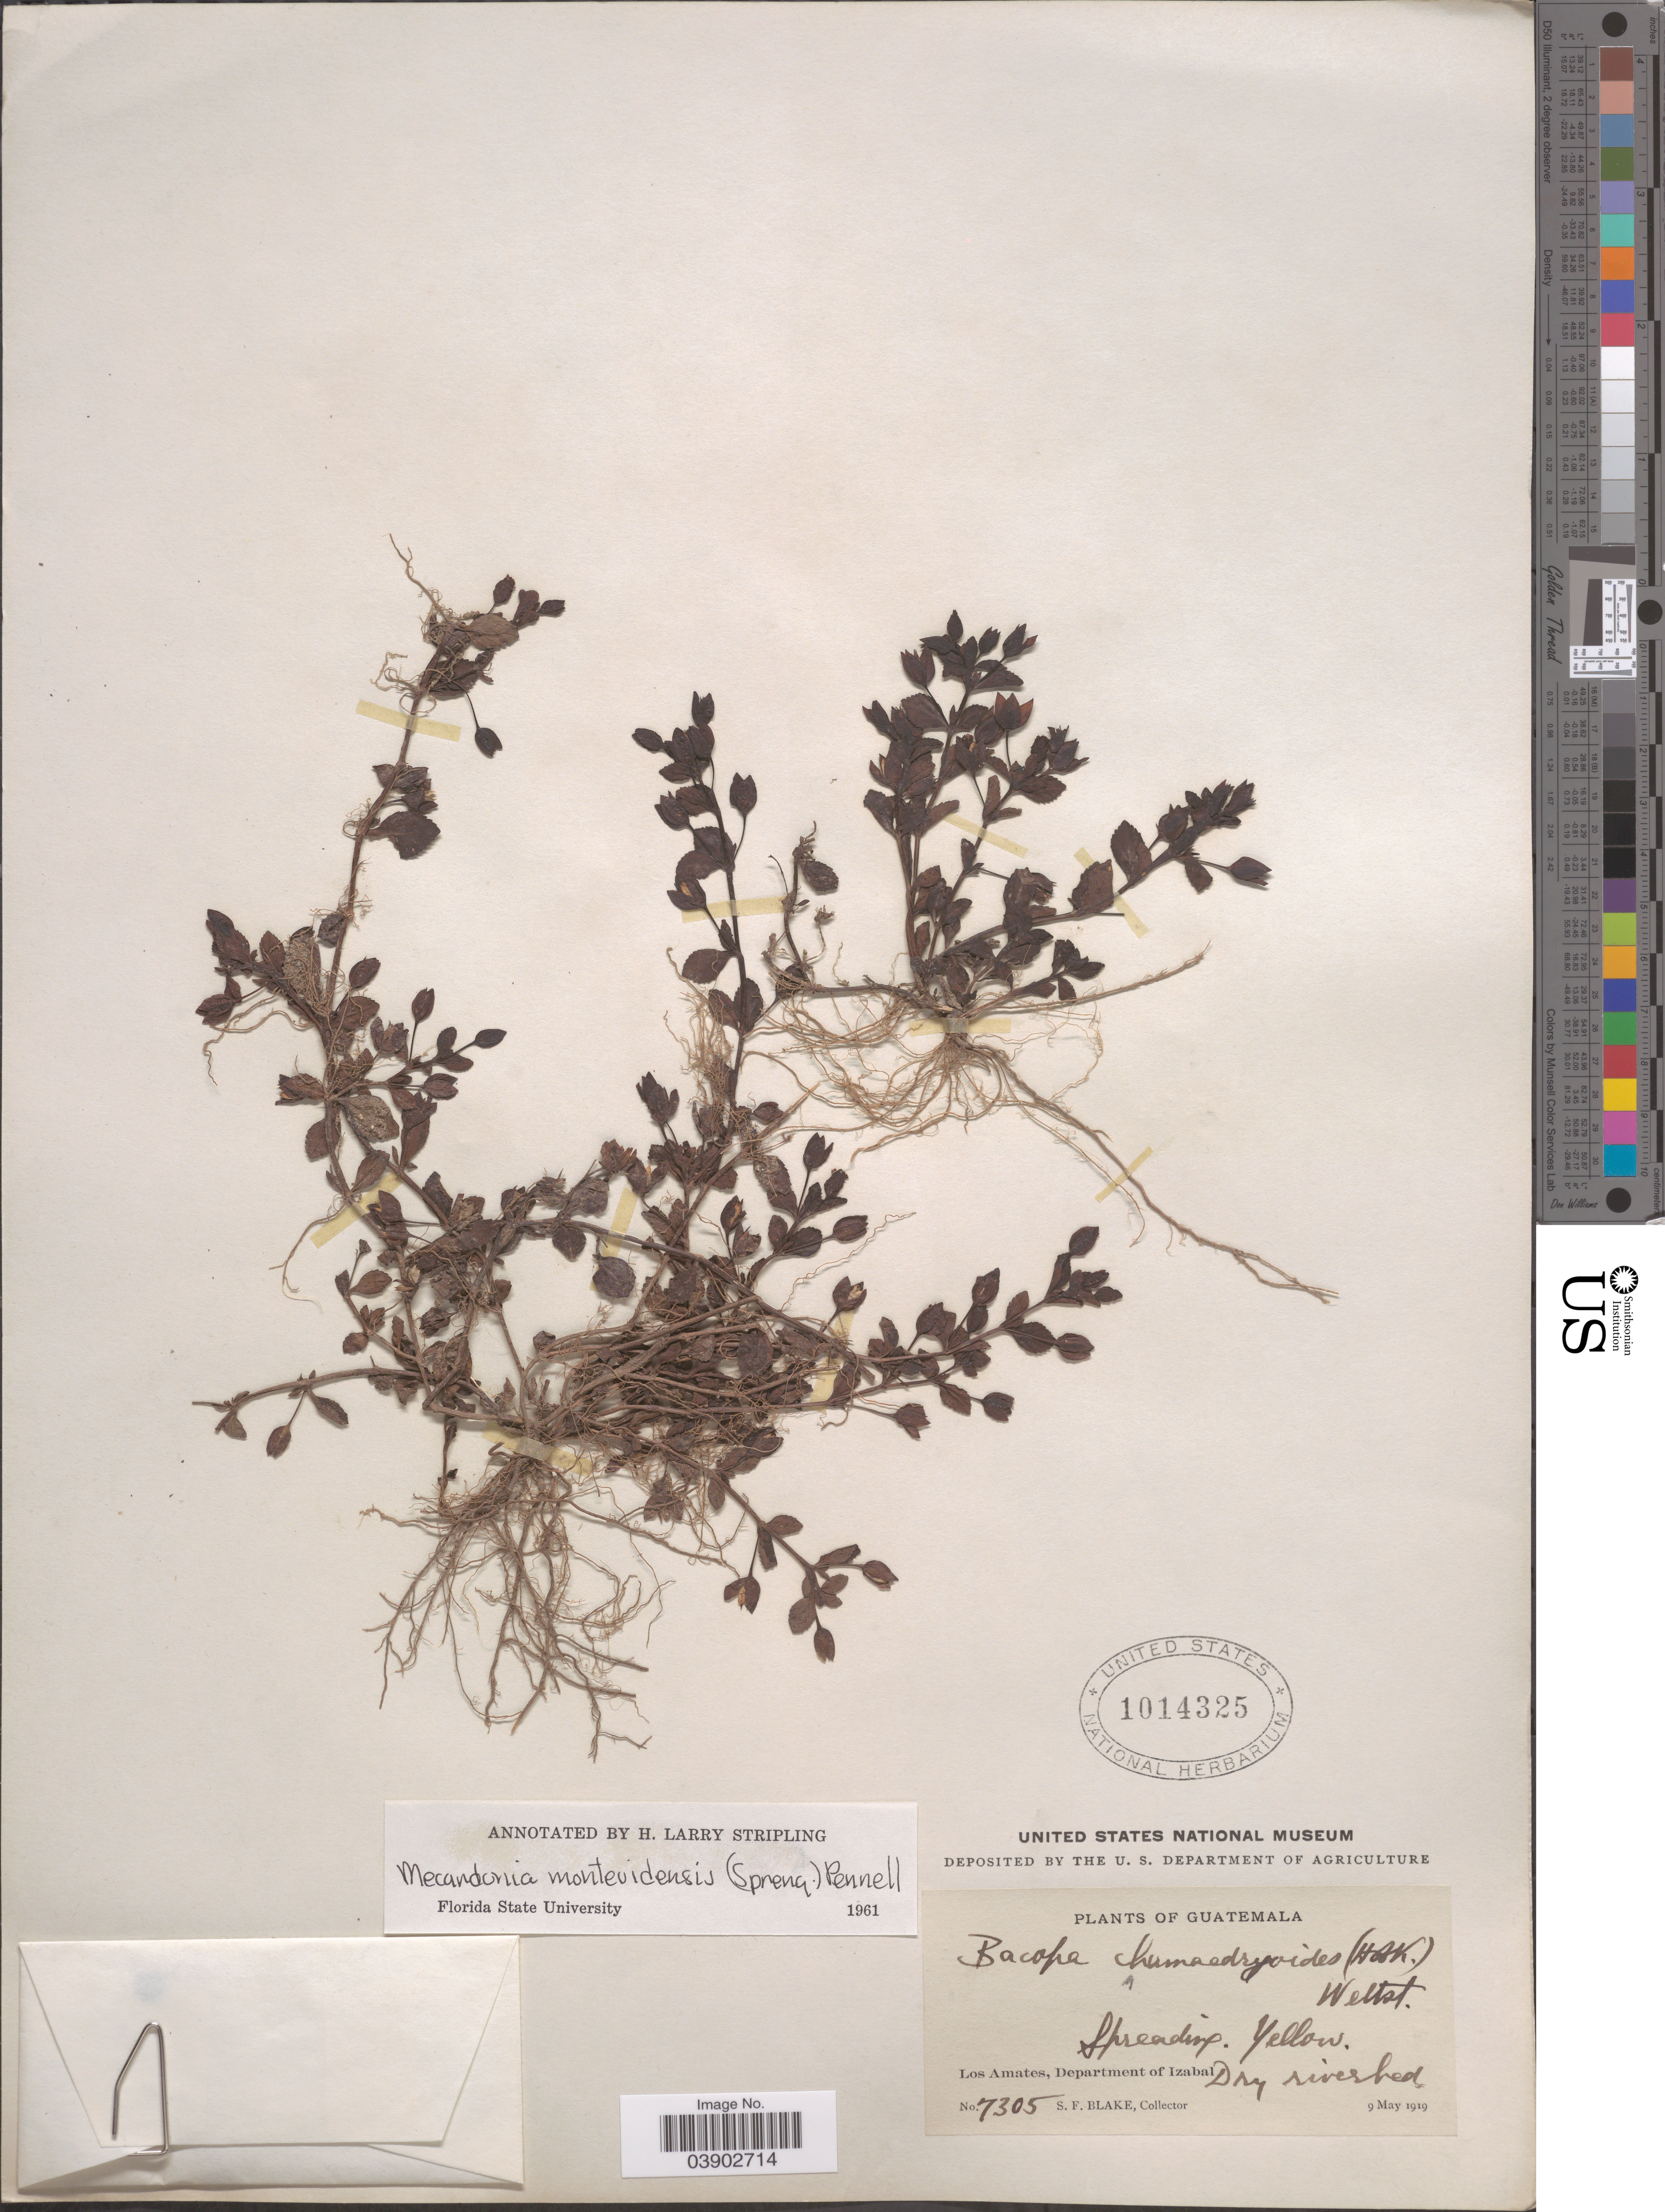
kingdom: Plantae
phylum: Tracheophyta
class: Magnoliopsida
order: Lamiales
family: Plantaginaceae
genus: Mecardonia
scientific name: Mecardonia procumbens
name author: (Mill.) Small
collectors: S. Blake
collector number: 7305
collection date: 1919-05-09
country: Guatemala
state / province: Izabal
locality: Los Amates, Department of Izabal.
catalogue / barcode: US 1014325